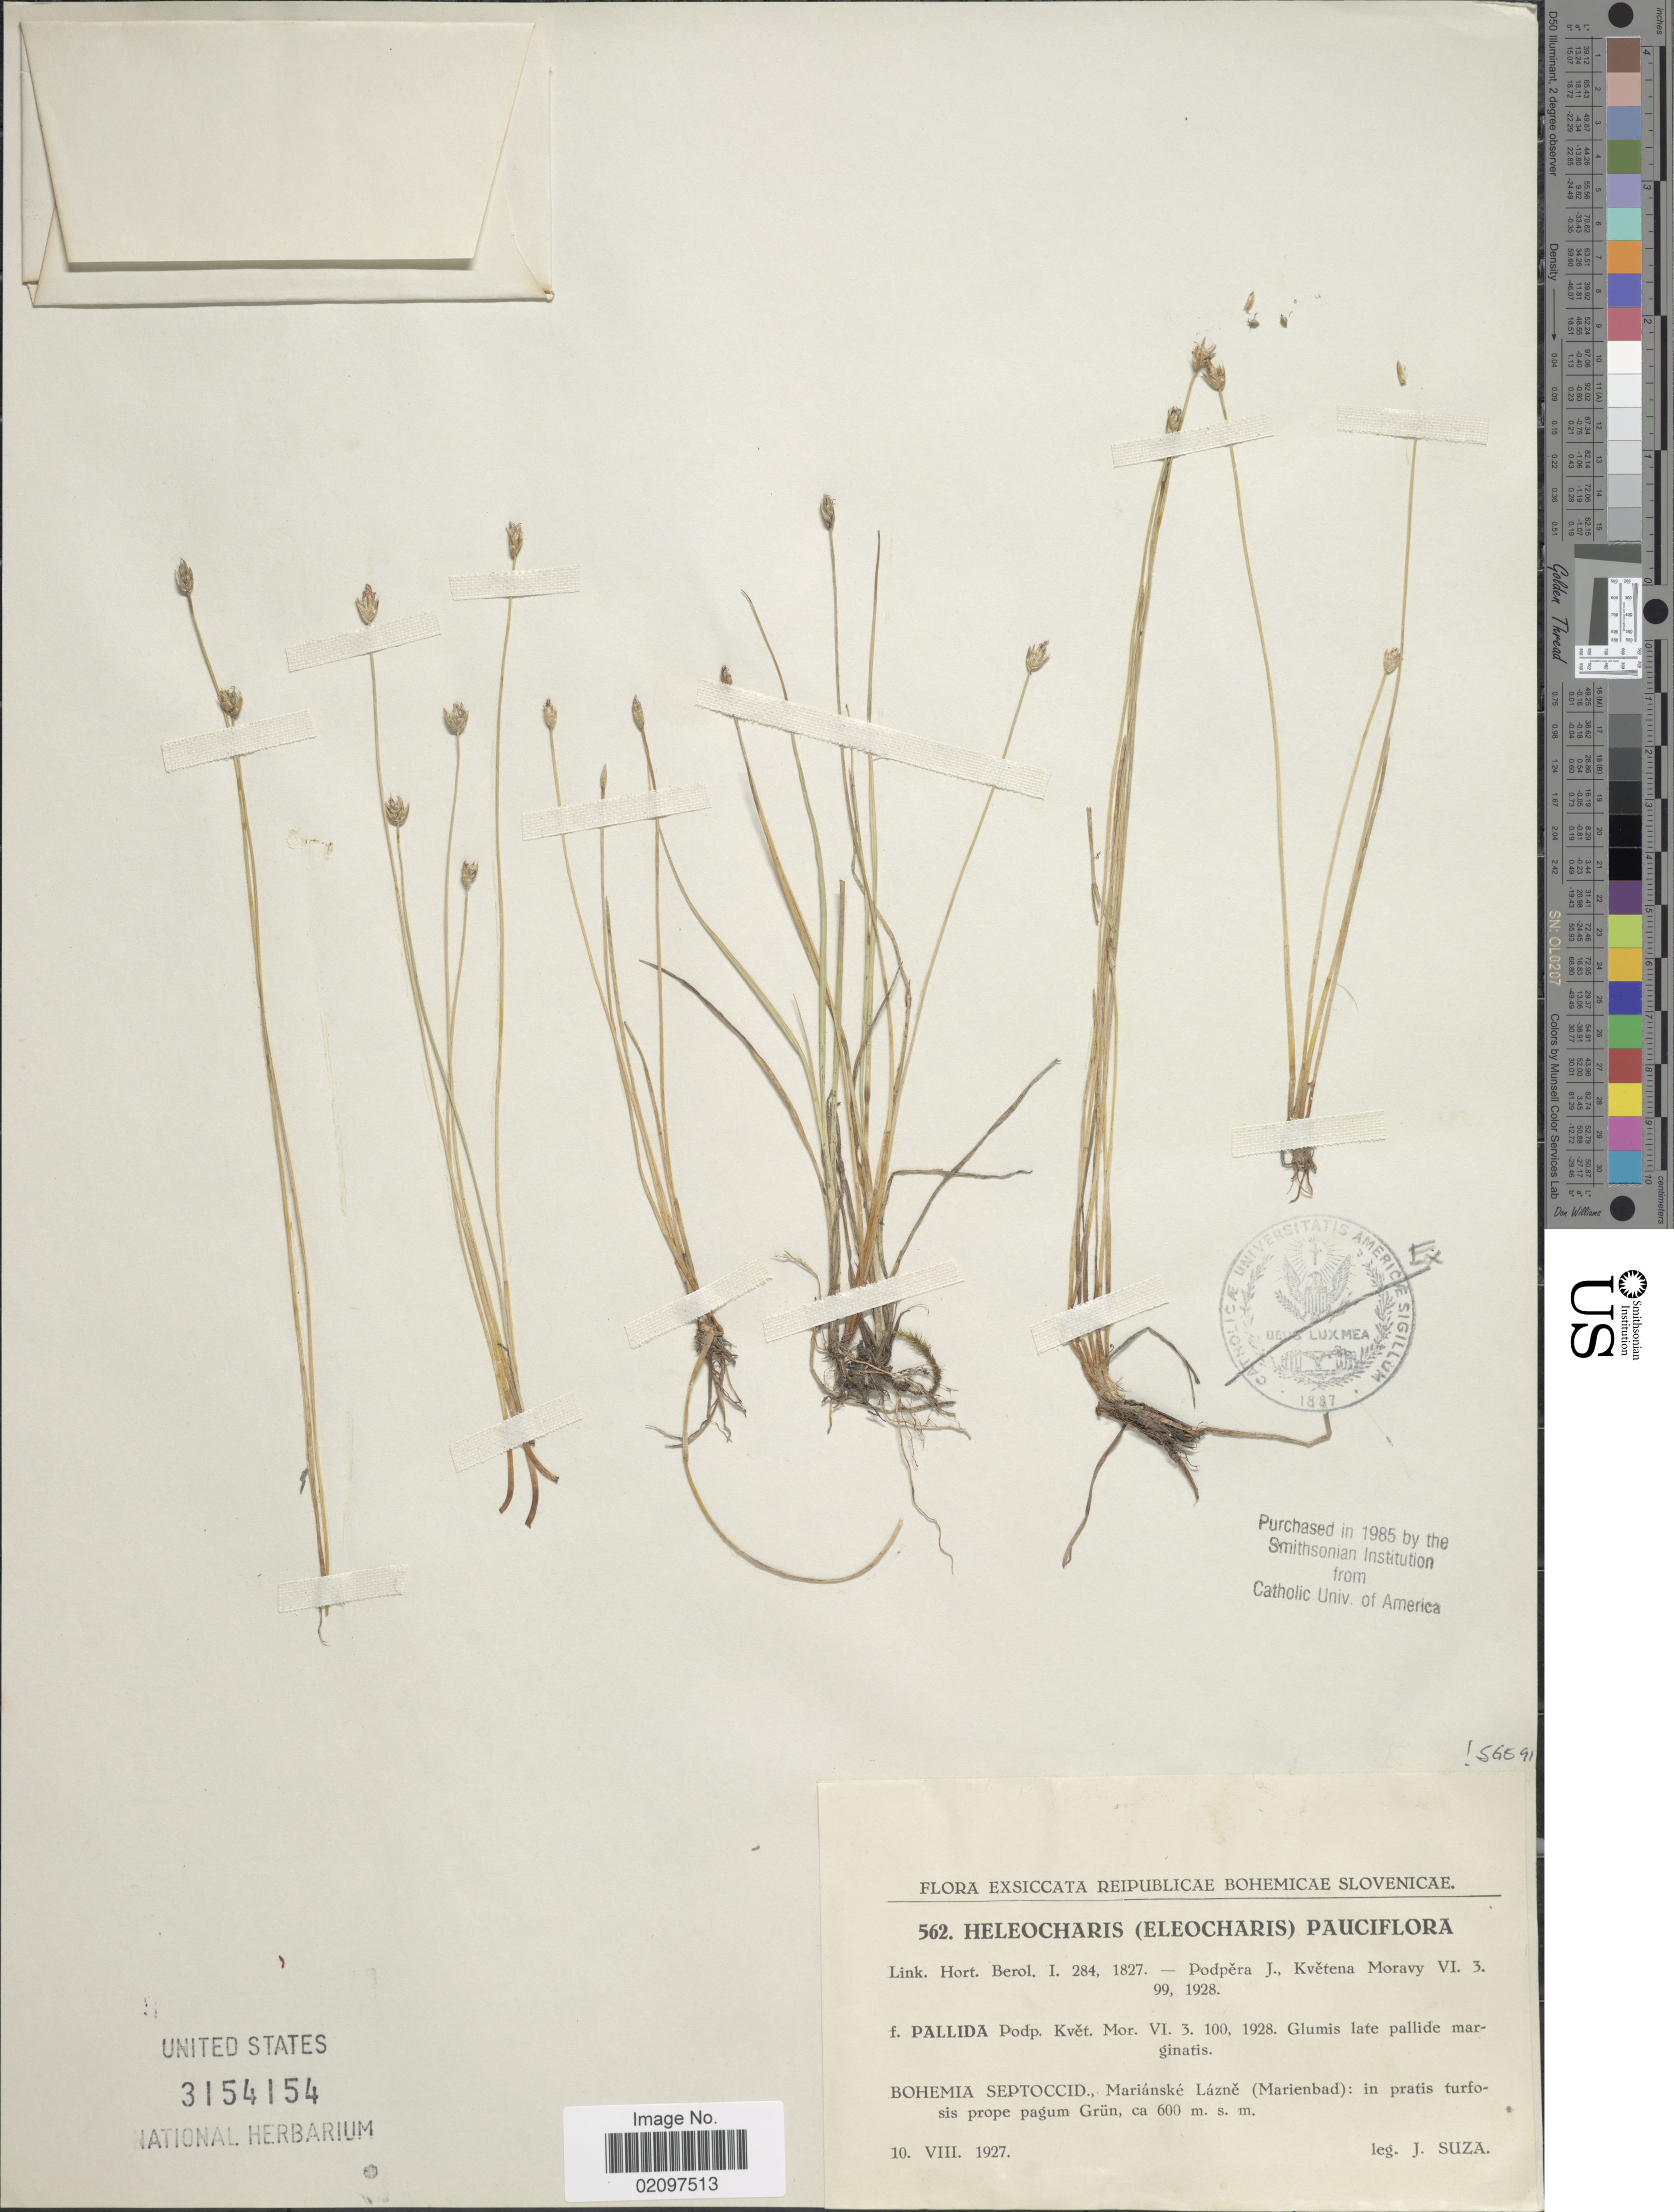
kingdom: Plantae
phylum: Tracheophyta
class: Liliopsida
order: Poales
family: Cyperaceae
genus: Eleocharis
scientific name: Eleocharis quinqueflora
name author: (Hartmann) O. Schwarz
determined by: Strong, Mark T., (BOT), Smithsonian Institution - National Museum of Natural History (UNITED STATES)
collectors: J. Suza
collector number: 562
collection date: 1927-08-10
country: Czechia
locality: Reipublicae Bohemicae Slovenicae, Bohemia Septoccid., Mariásnke Lázne (Marienbad): in pratis turfosis prope pagum Grün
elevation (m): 600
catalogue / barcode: US 3154154